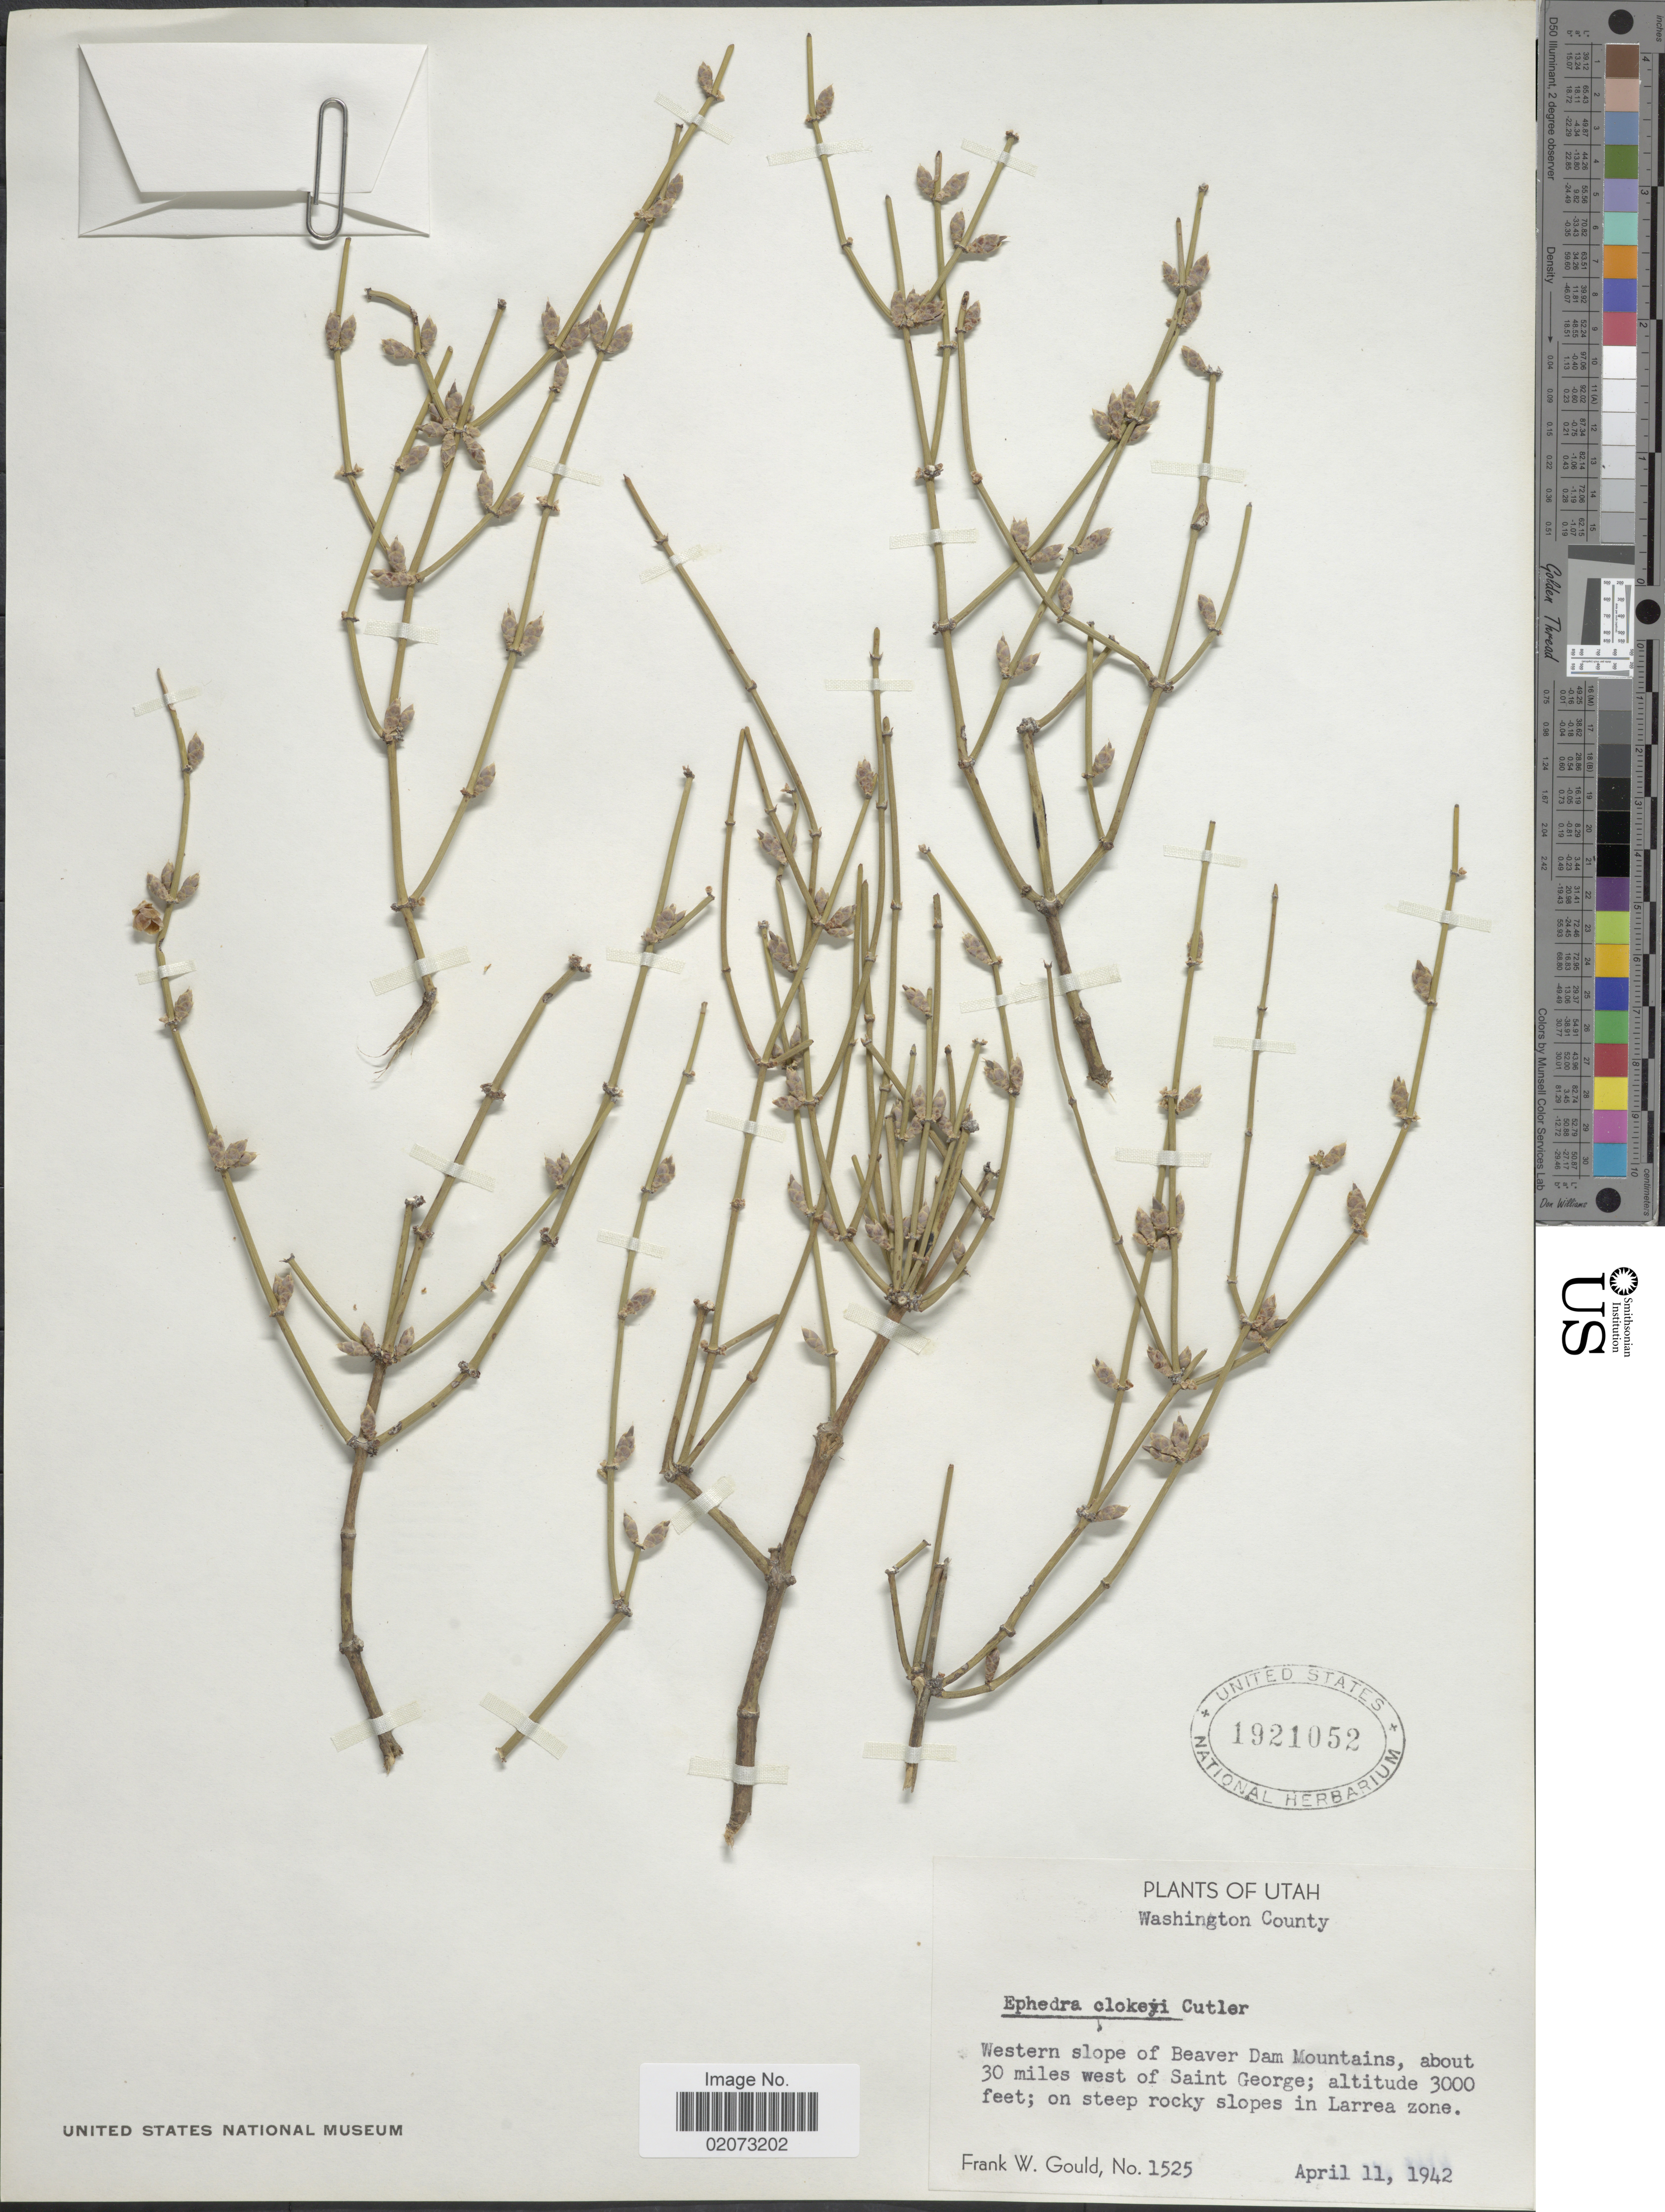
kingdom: Plantae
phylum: Tracheophyta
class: Gnetopsida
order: Ephedrales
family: Ephedraceae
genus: Ephedra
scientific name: Ephedra clokeyi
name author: H.C. Cutler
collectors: F. W. Gould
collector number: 1525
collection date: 1942-04-11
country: United States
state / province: Utah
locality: Washington County. Western slope of Beaver Dam Mountains, about 30 miles west of Saint George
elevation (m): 914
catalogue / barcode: US 1921052